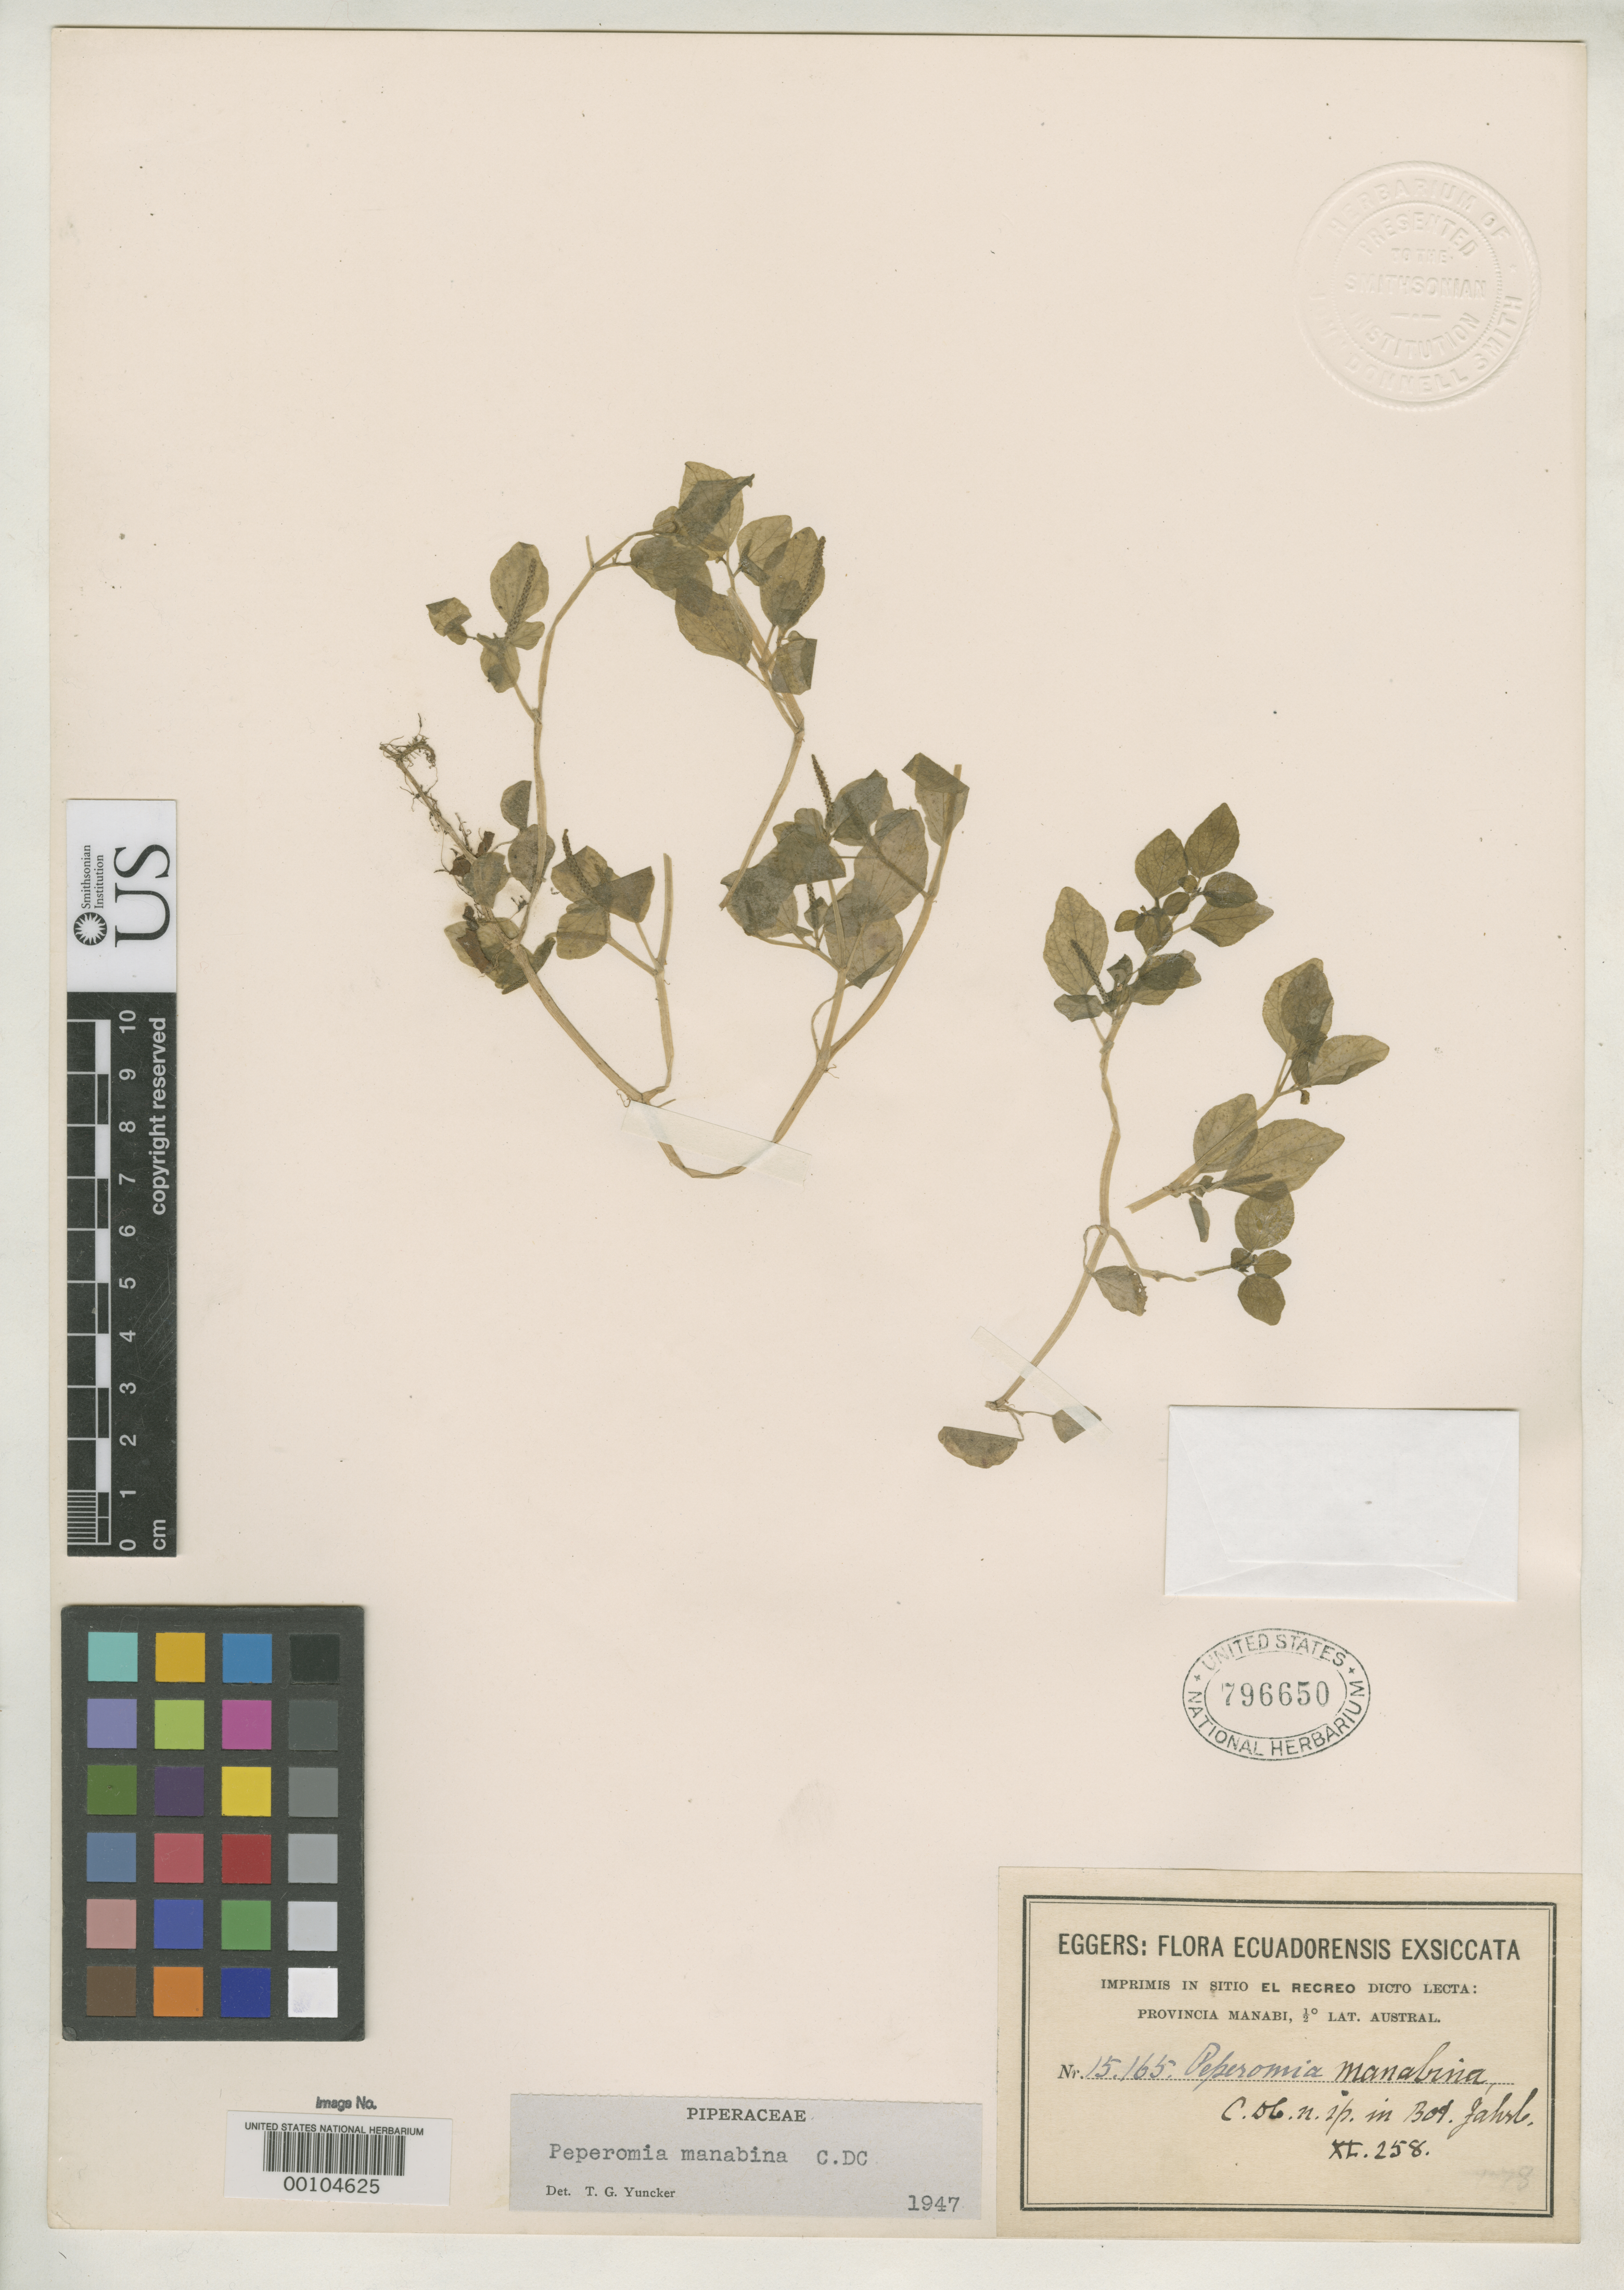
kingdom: Plantae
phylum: Tracheophyta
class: Magnoliopsida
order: Piperales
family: Piperaceae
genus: Peperomia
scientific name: Peperomia manabina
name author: C. DC.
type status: Isotype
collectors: H. F. A. von Eggers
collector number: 15165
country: Ecuador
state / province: Manabí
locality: Haciend El Recreo.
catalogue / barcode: US 796650